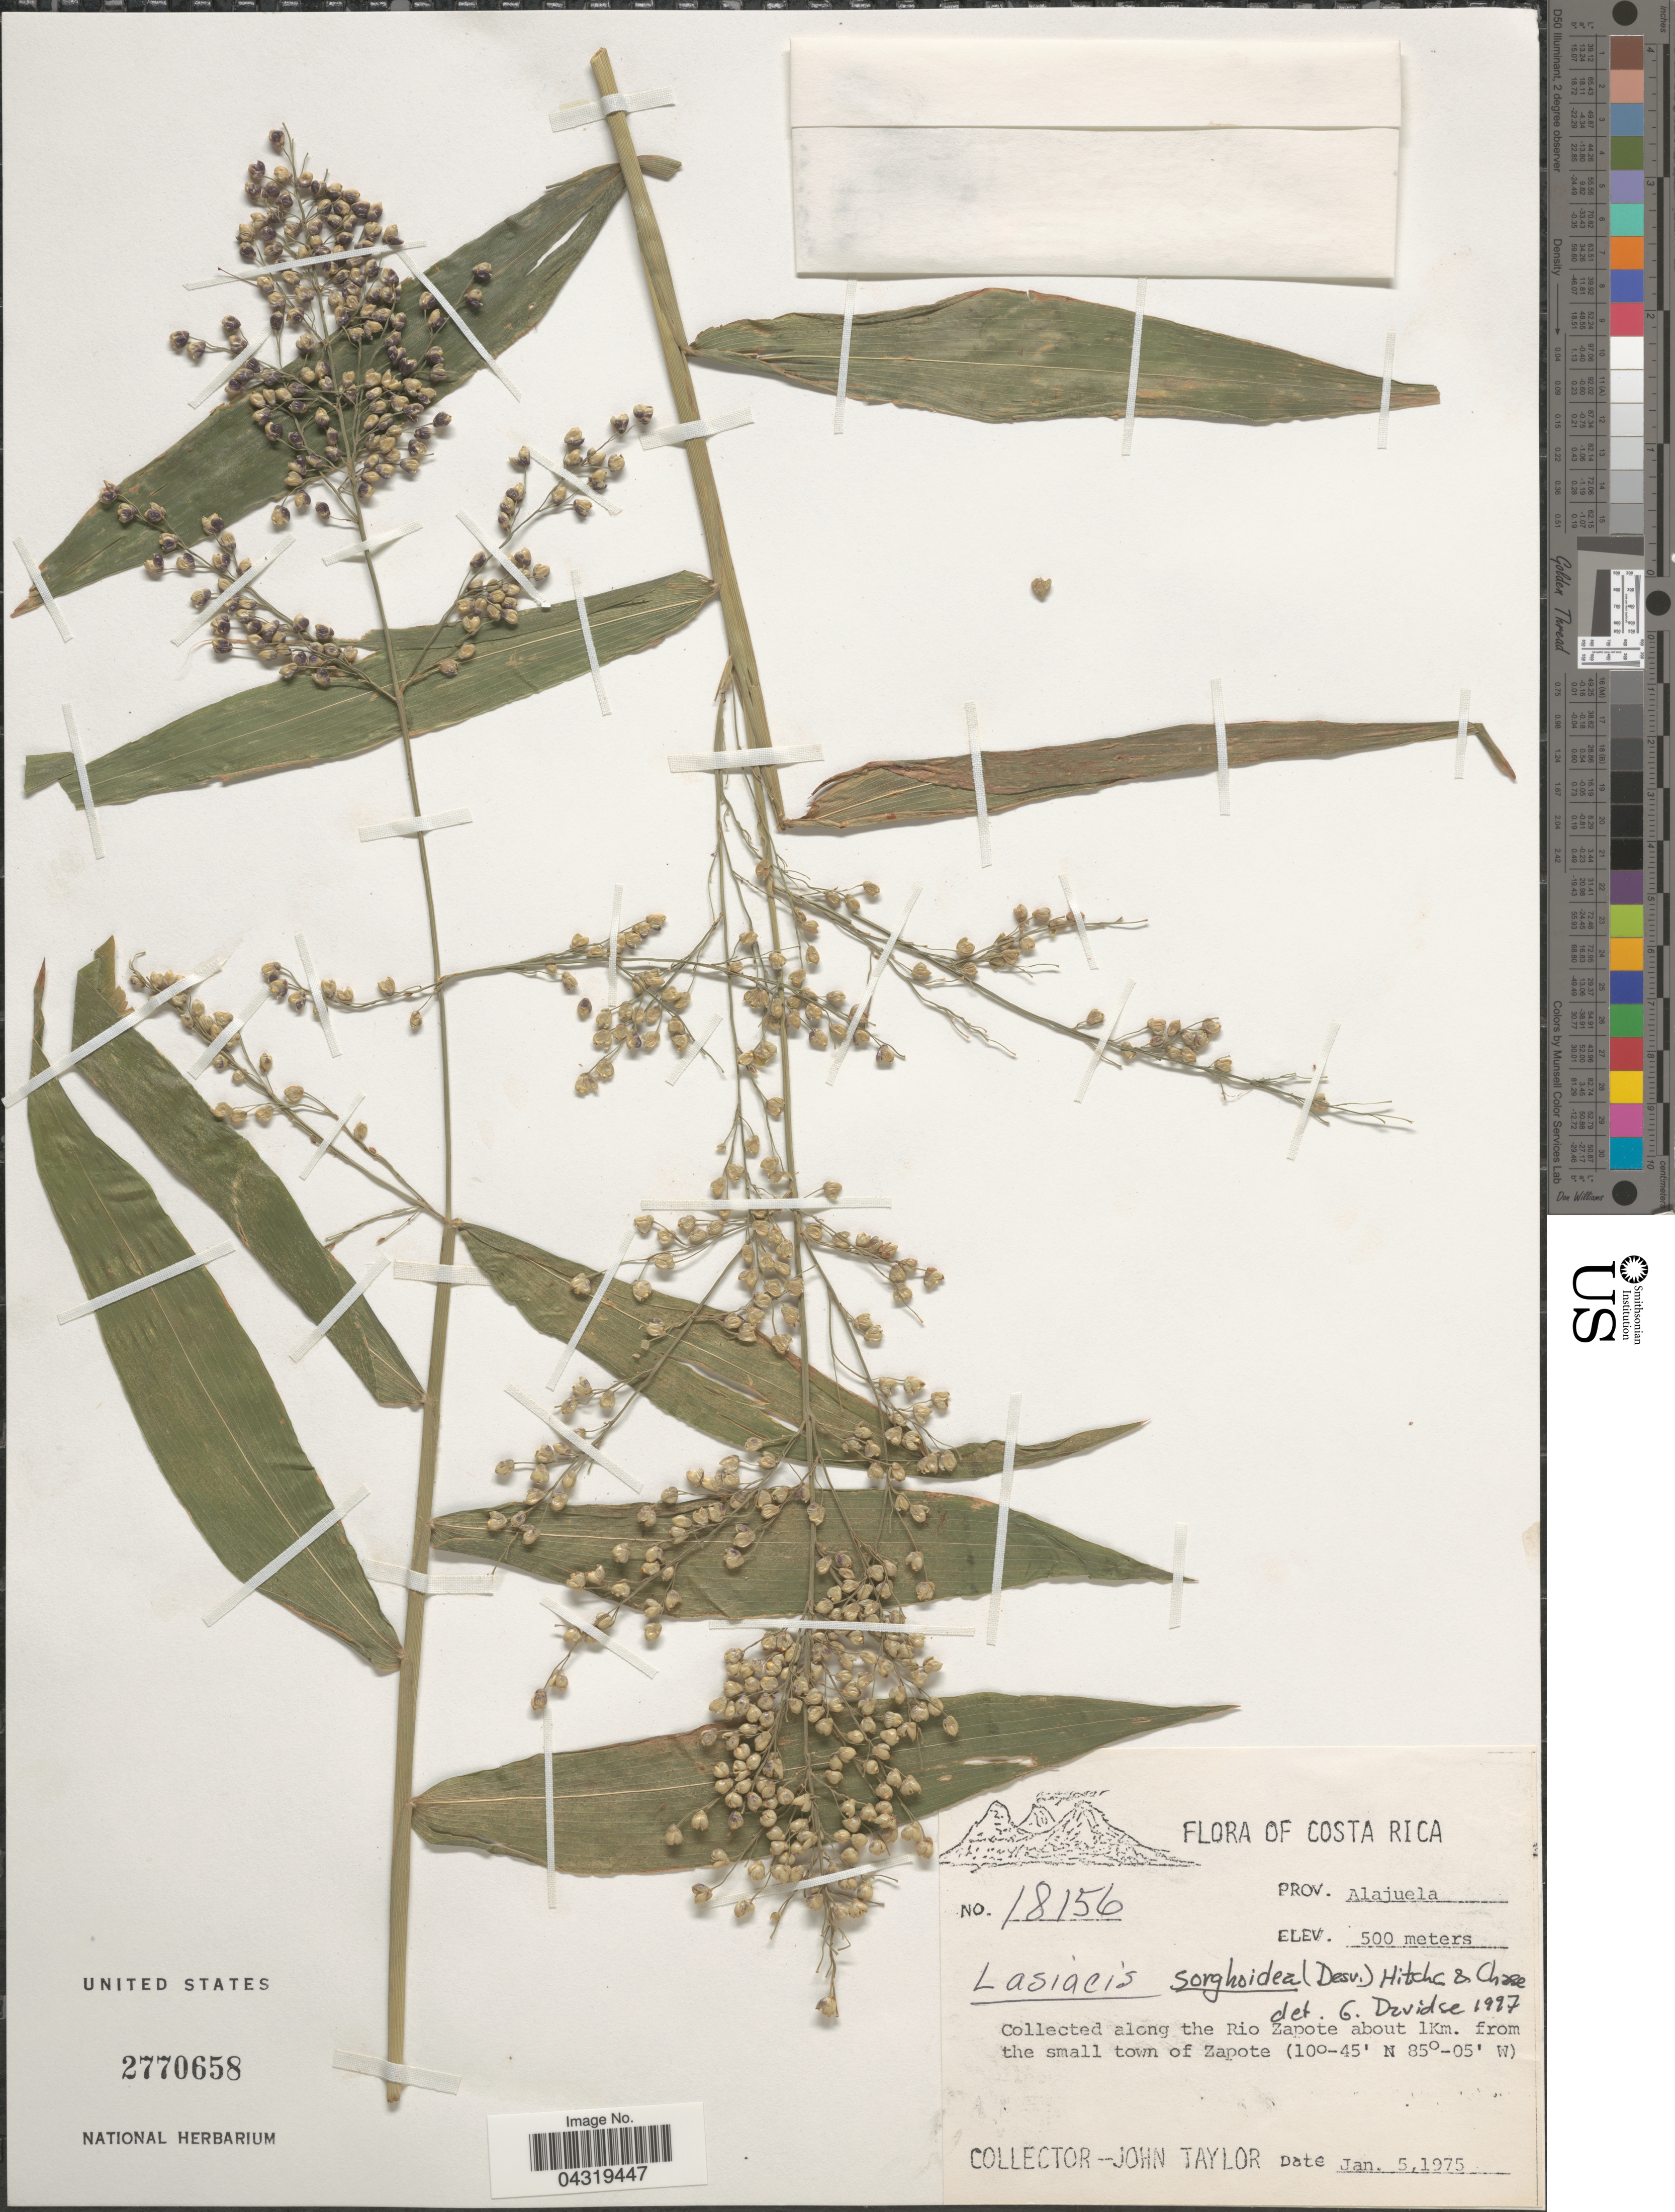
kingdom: Plantae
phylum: Tracheophyta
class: Liliopsida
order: Poales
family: Poaceae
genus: Lasiacis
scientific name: Lasiacis sorghoidea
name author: (Desv. ex Ham.) Hitchc. & Chase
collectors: J. Taylor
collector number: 18156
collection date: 1975-01-05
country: Costa Rica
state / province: Alajuela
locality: Along the Rio Zapote about 1Km. from the small town of Zapote.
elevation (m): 500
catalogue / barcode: US 2770658